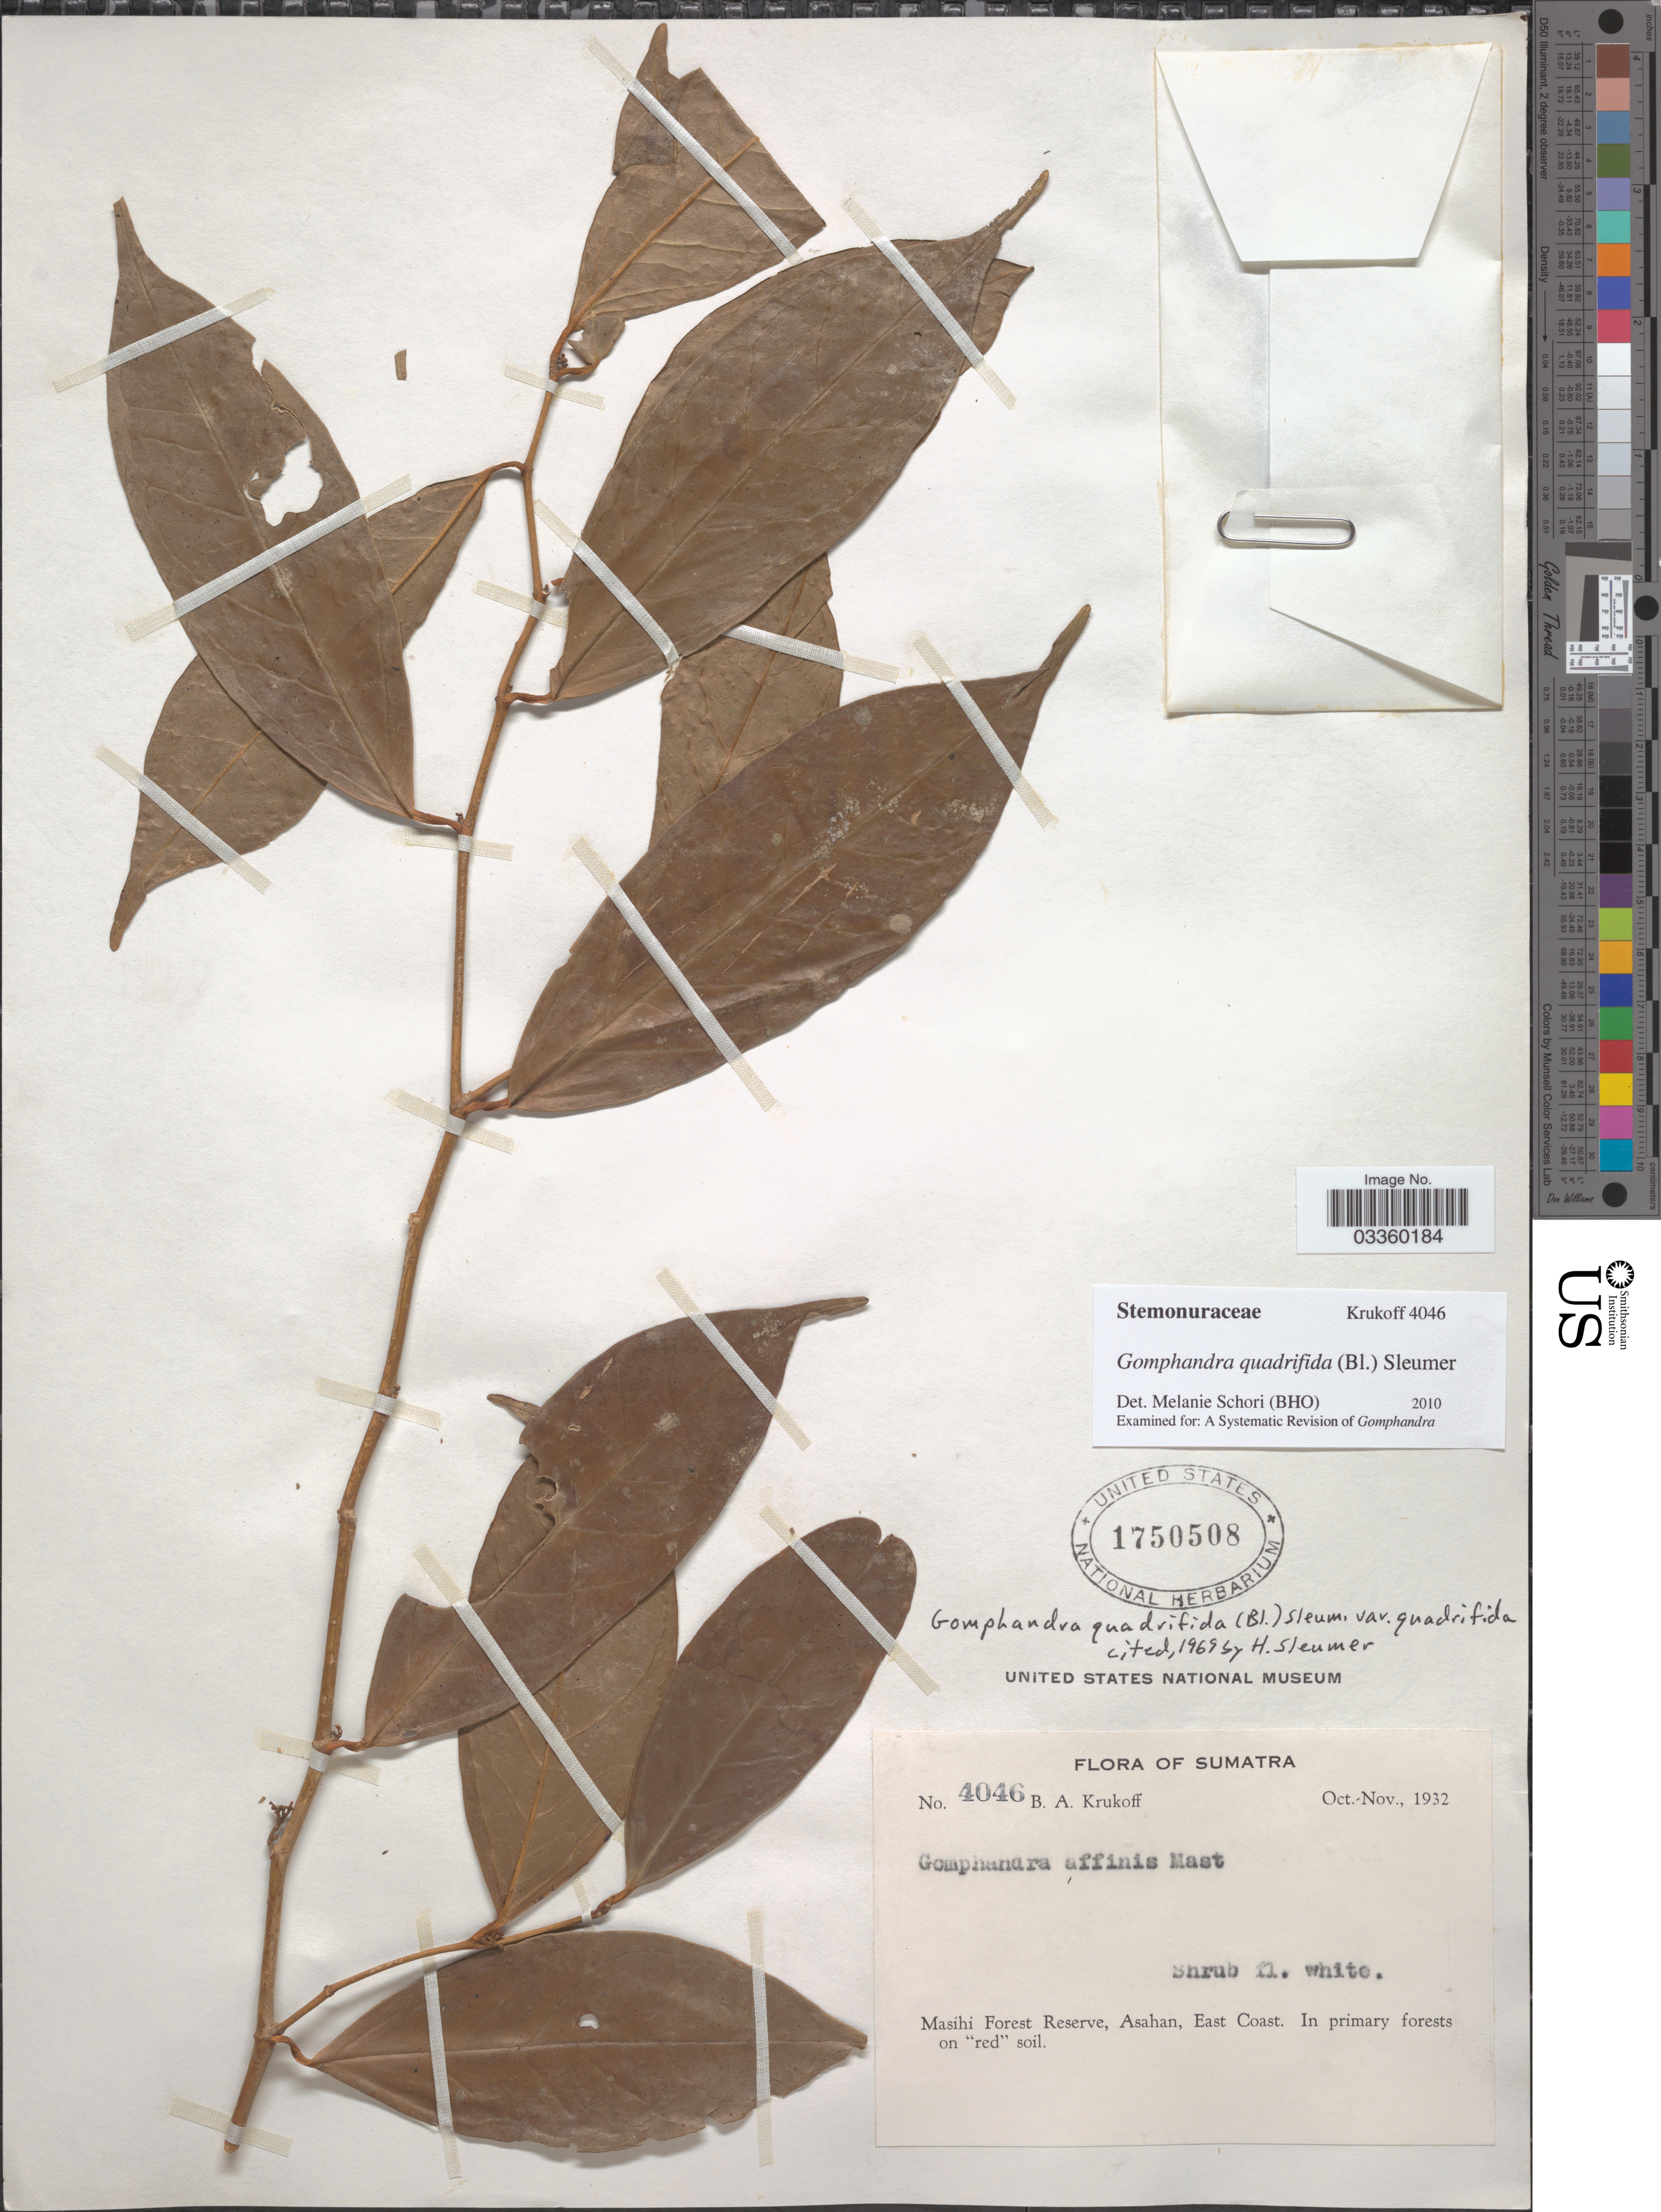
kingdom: Plantae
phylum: Tracheophyta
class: Magnoliopsida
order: Cardiopteridales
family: Stemonuraceae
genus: Gomphandra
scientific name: Gomphandra quadrifida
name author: (Blume) Sleumer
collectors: B. A. Krukoff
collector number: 4046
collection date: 1932-10/1932-11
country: Indonesia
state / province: Sumatra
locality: Masihi Forest Reserve, Asahan, East Coast.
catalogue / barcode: US 1750508